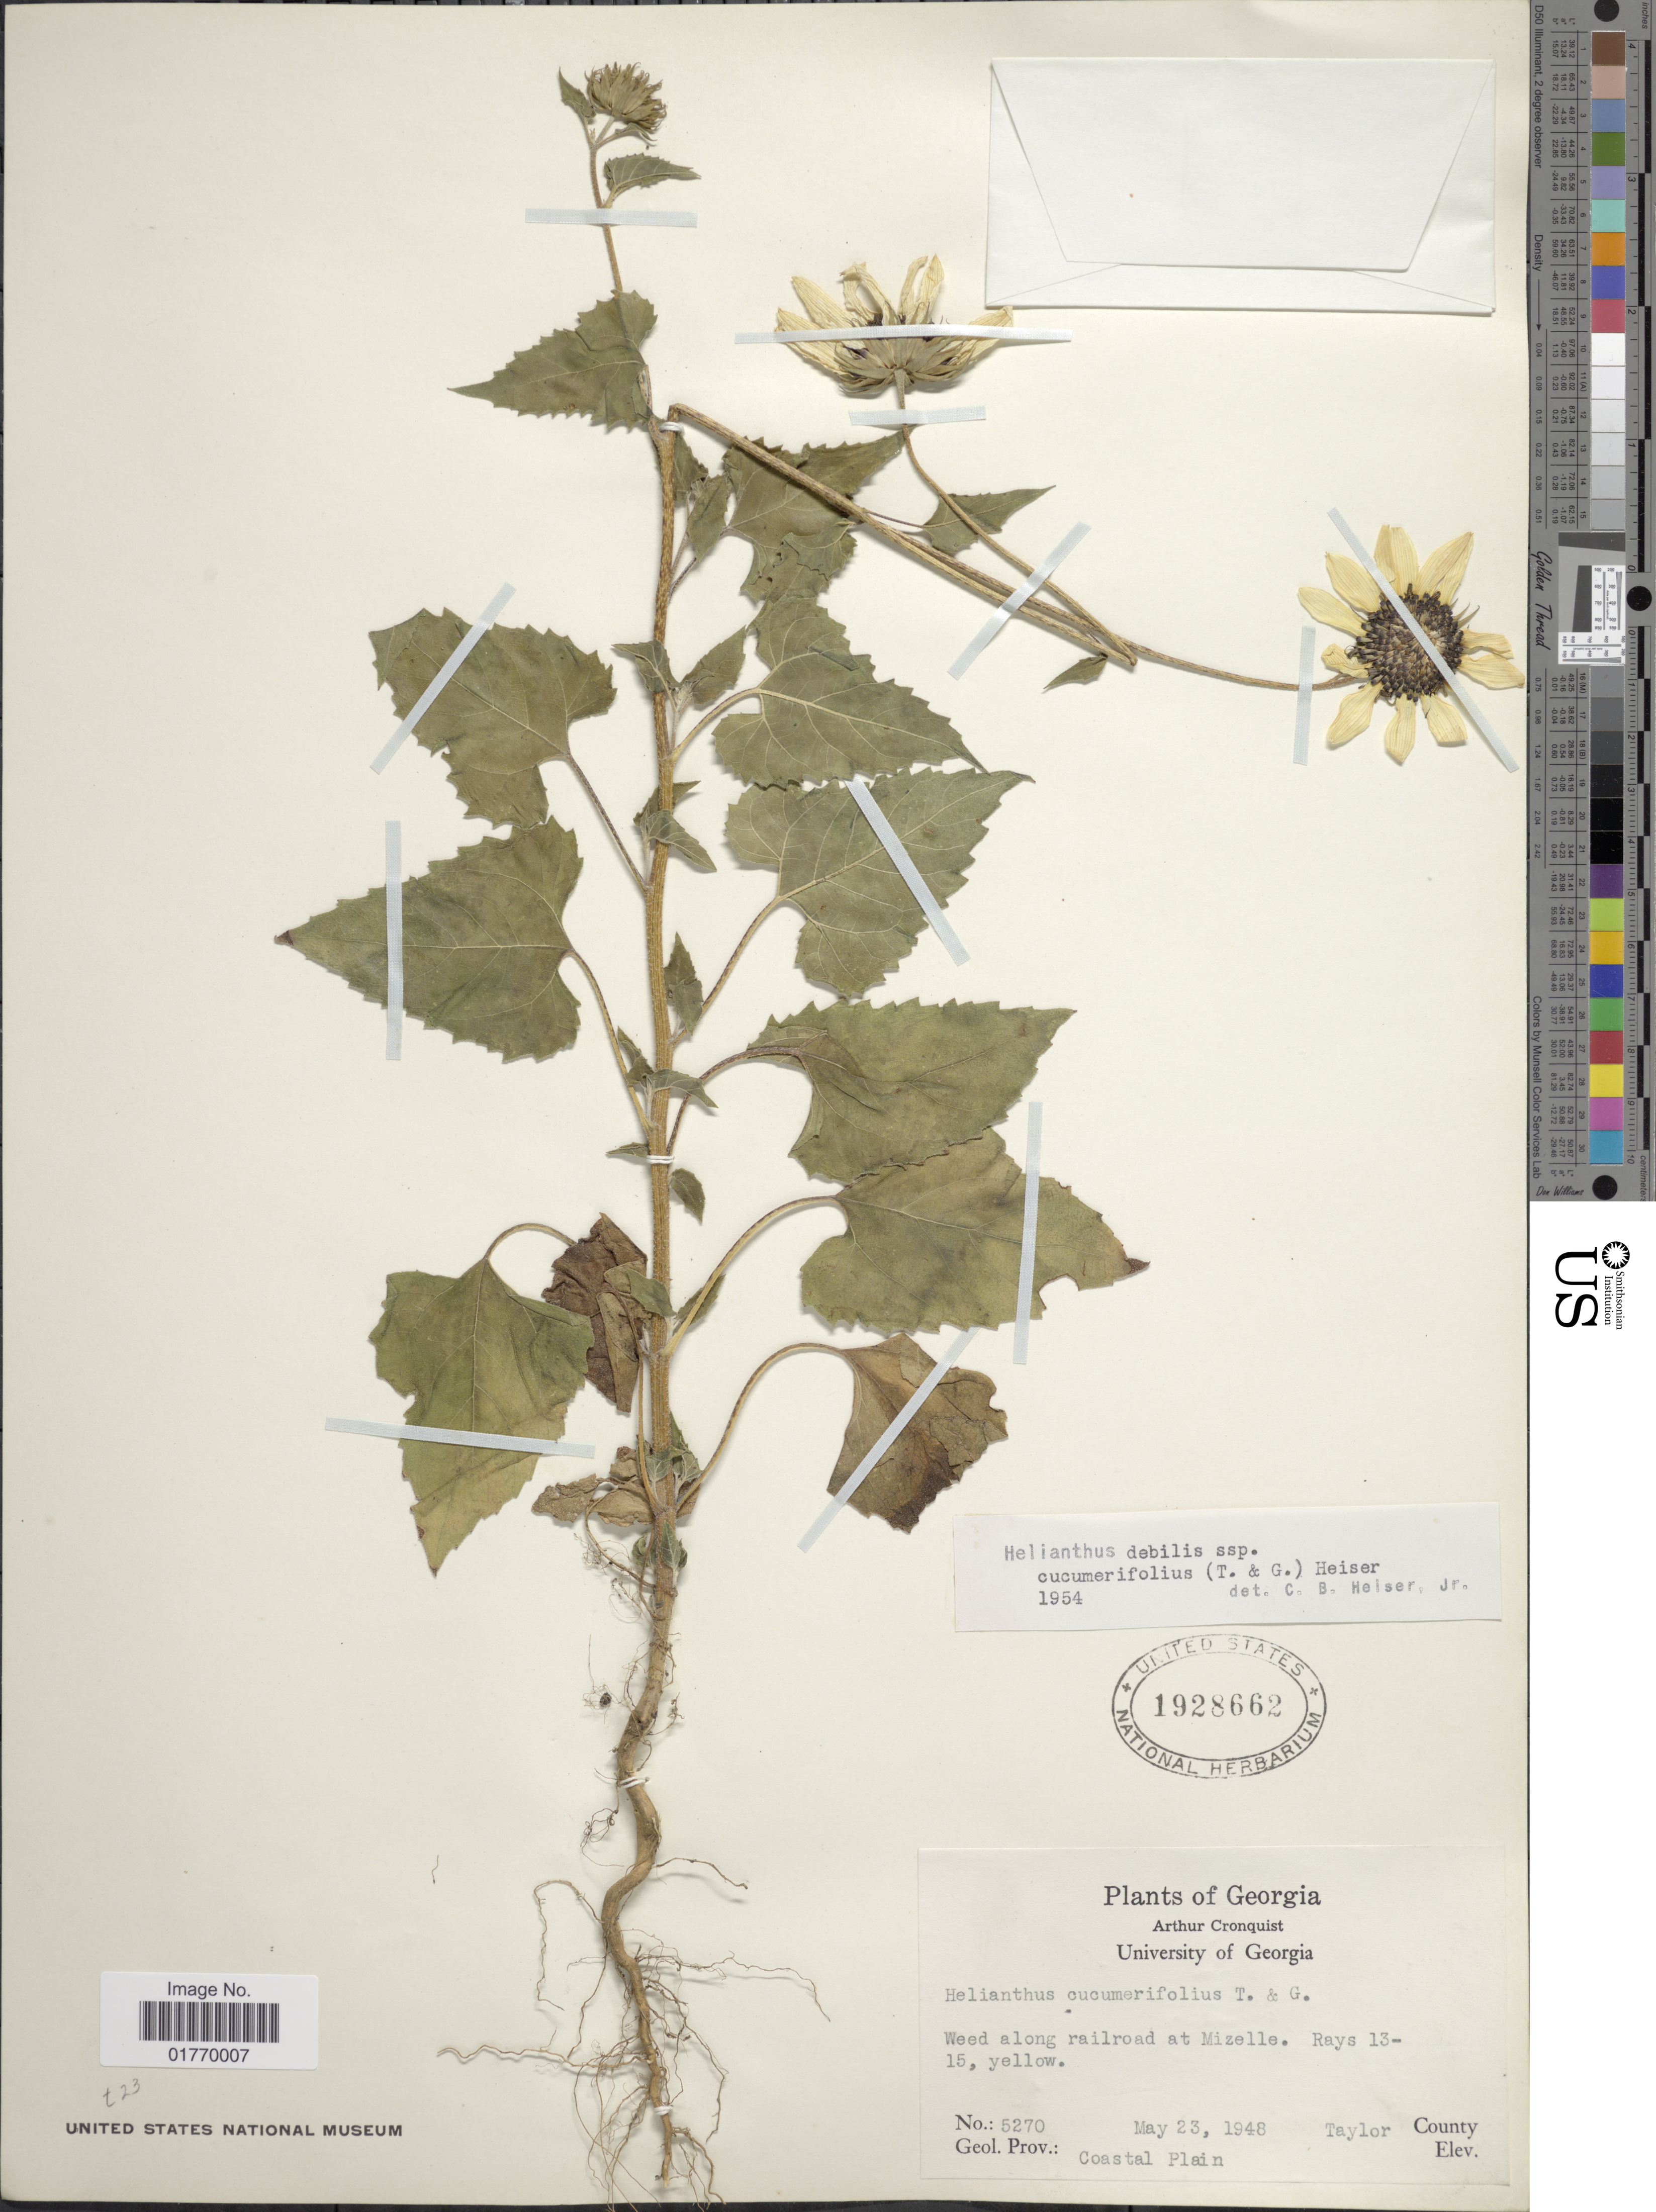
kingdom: Plantae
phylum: Tracheophyta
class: Magnoliopsida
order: Asterales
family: Asteraceae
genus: Helianthus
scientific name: Helianthus debilis subsp. cucumerifolius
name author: (Torr. & A. Gray) Heiser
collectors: A. J. Cronquist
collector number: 5270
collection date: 1948-05-23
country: United States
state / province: Georgia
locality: Weed along railroad at Mizelle, Rays 13-15, Geol. Prov.: Coastal Plain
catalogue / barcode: US 1928662